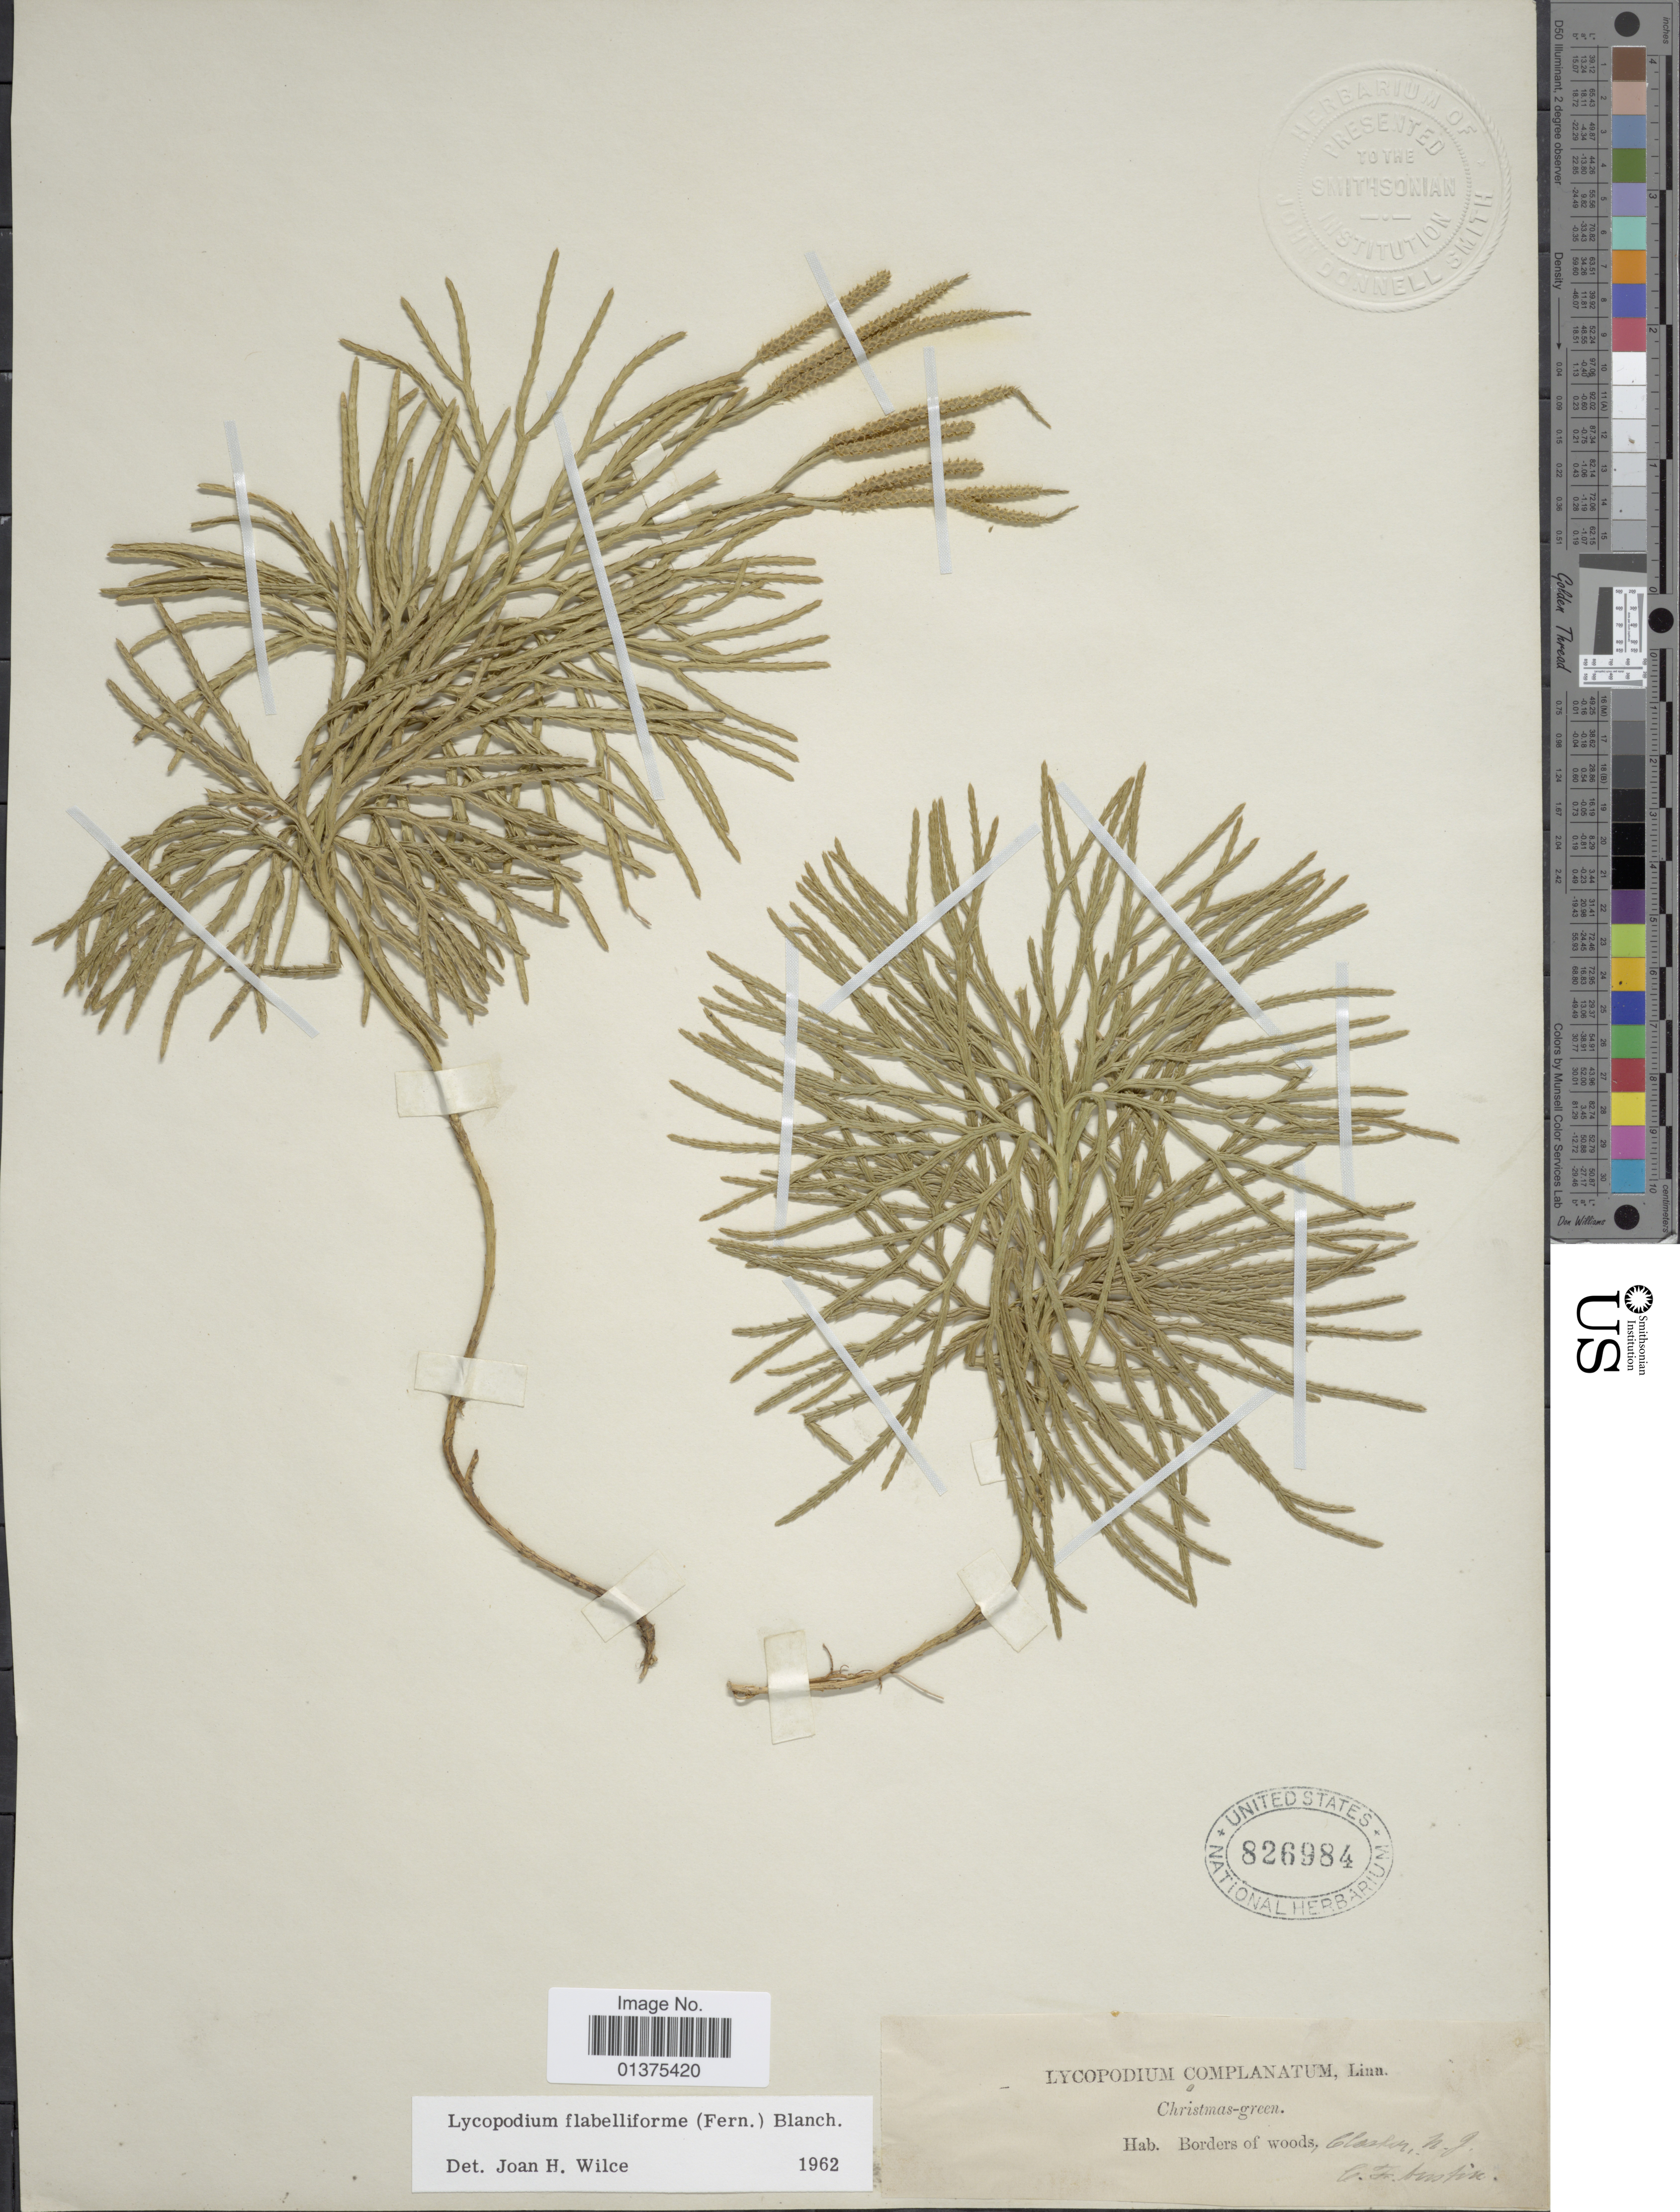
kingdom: Plantae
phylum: Tracheophyta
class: Lycopodiopsida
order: Lycopodiales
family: Lycopodiaceae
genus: Diphasiastrum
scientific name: Diphasiastrum digitatum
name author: (Dill. ex A. Braun) Holub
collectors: C. F. Austin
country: United States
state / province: New Jersey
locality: Borders of woods, Closter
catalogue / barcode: US 826984